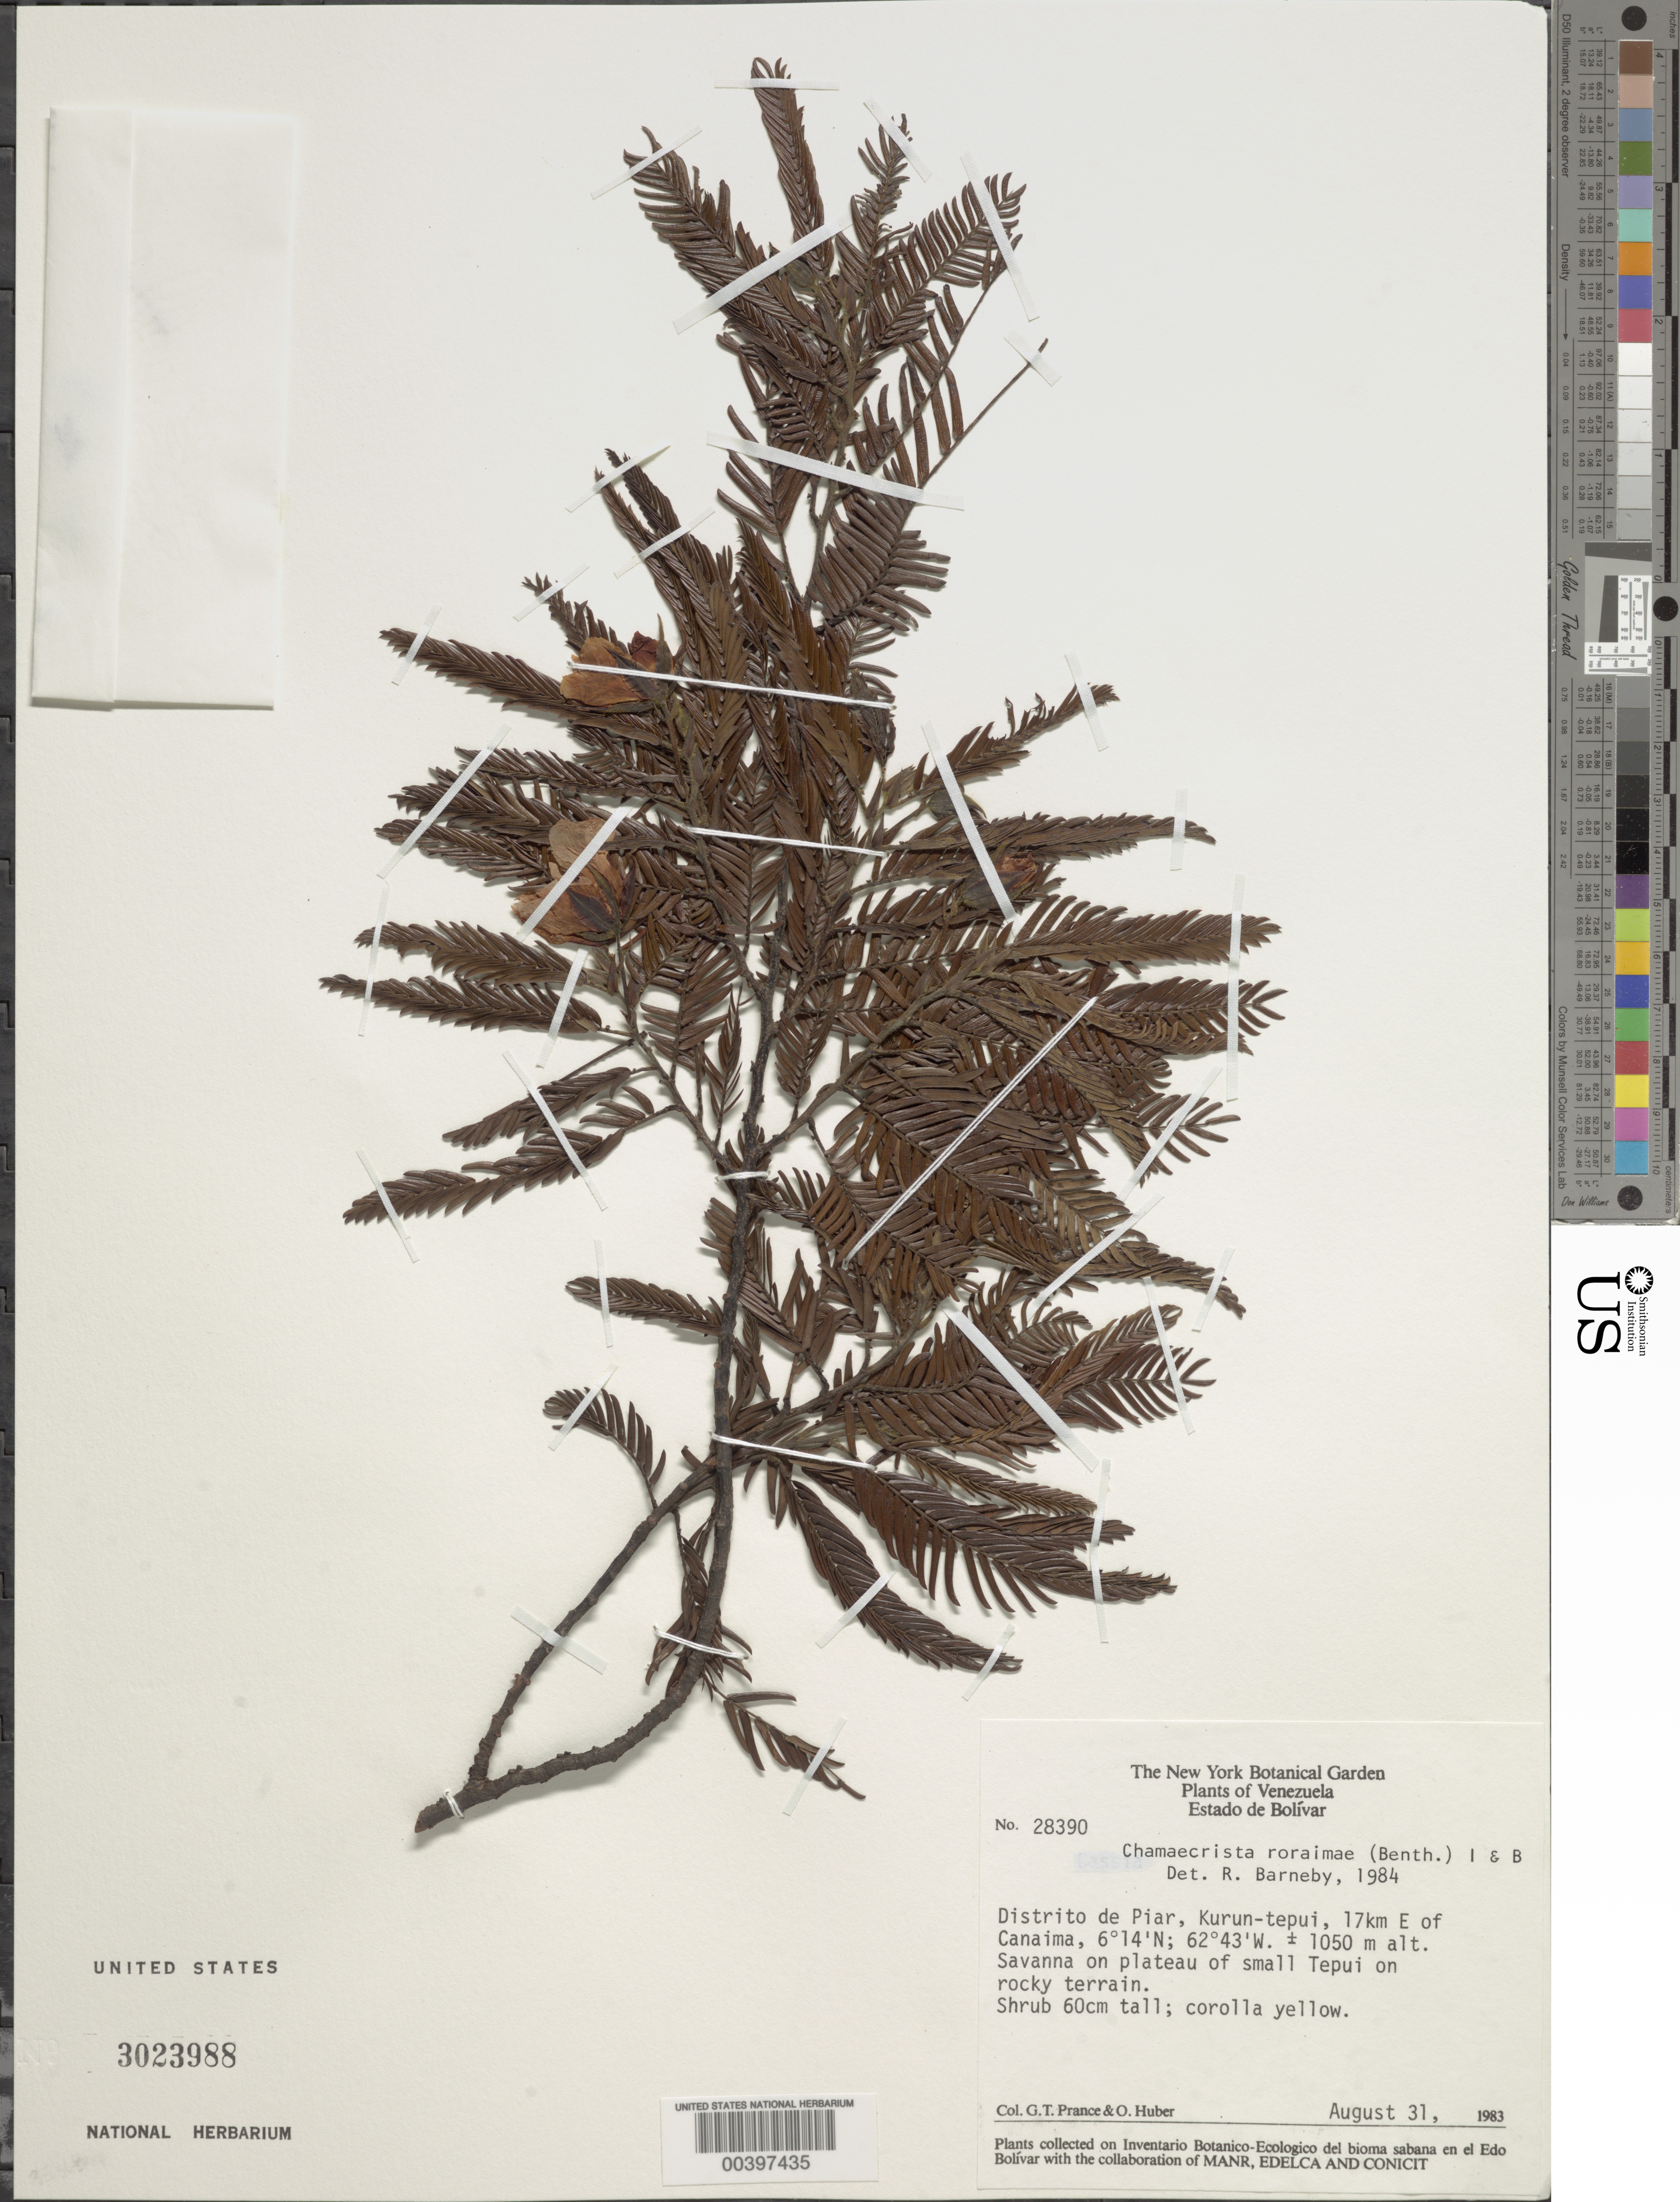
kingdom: Plantae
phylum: Tracheophyta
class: Magnoliopsida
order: Fabales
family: Fabaceae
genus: Chamaecrista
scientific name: Chamaecrista roraimae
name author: (Benth.) Gleason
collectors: G. T. Prance & O. Huber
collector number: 28390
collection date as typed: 31 Aug 1983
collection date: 1983-08-31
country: Venezuela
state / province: Bolivar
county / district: Piar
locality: Kurun-tepui, 17 km e of canaima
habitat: Savanna on plateau of small tepui on rocky terrain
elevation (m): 1050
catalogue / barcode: US 3023988